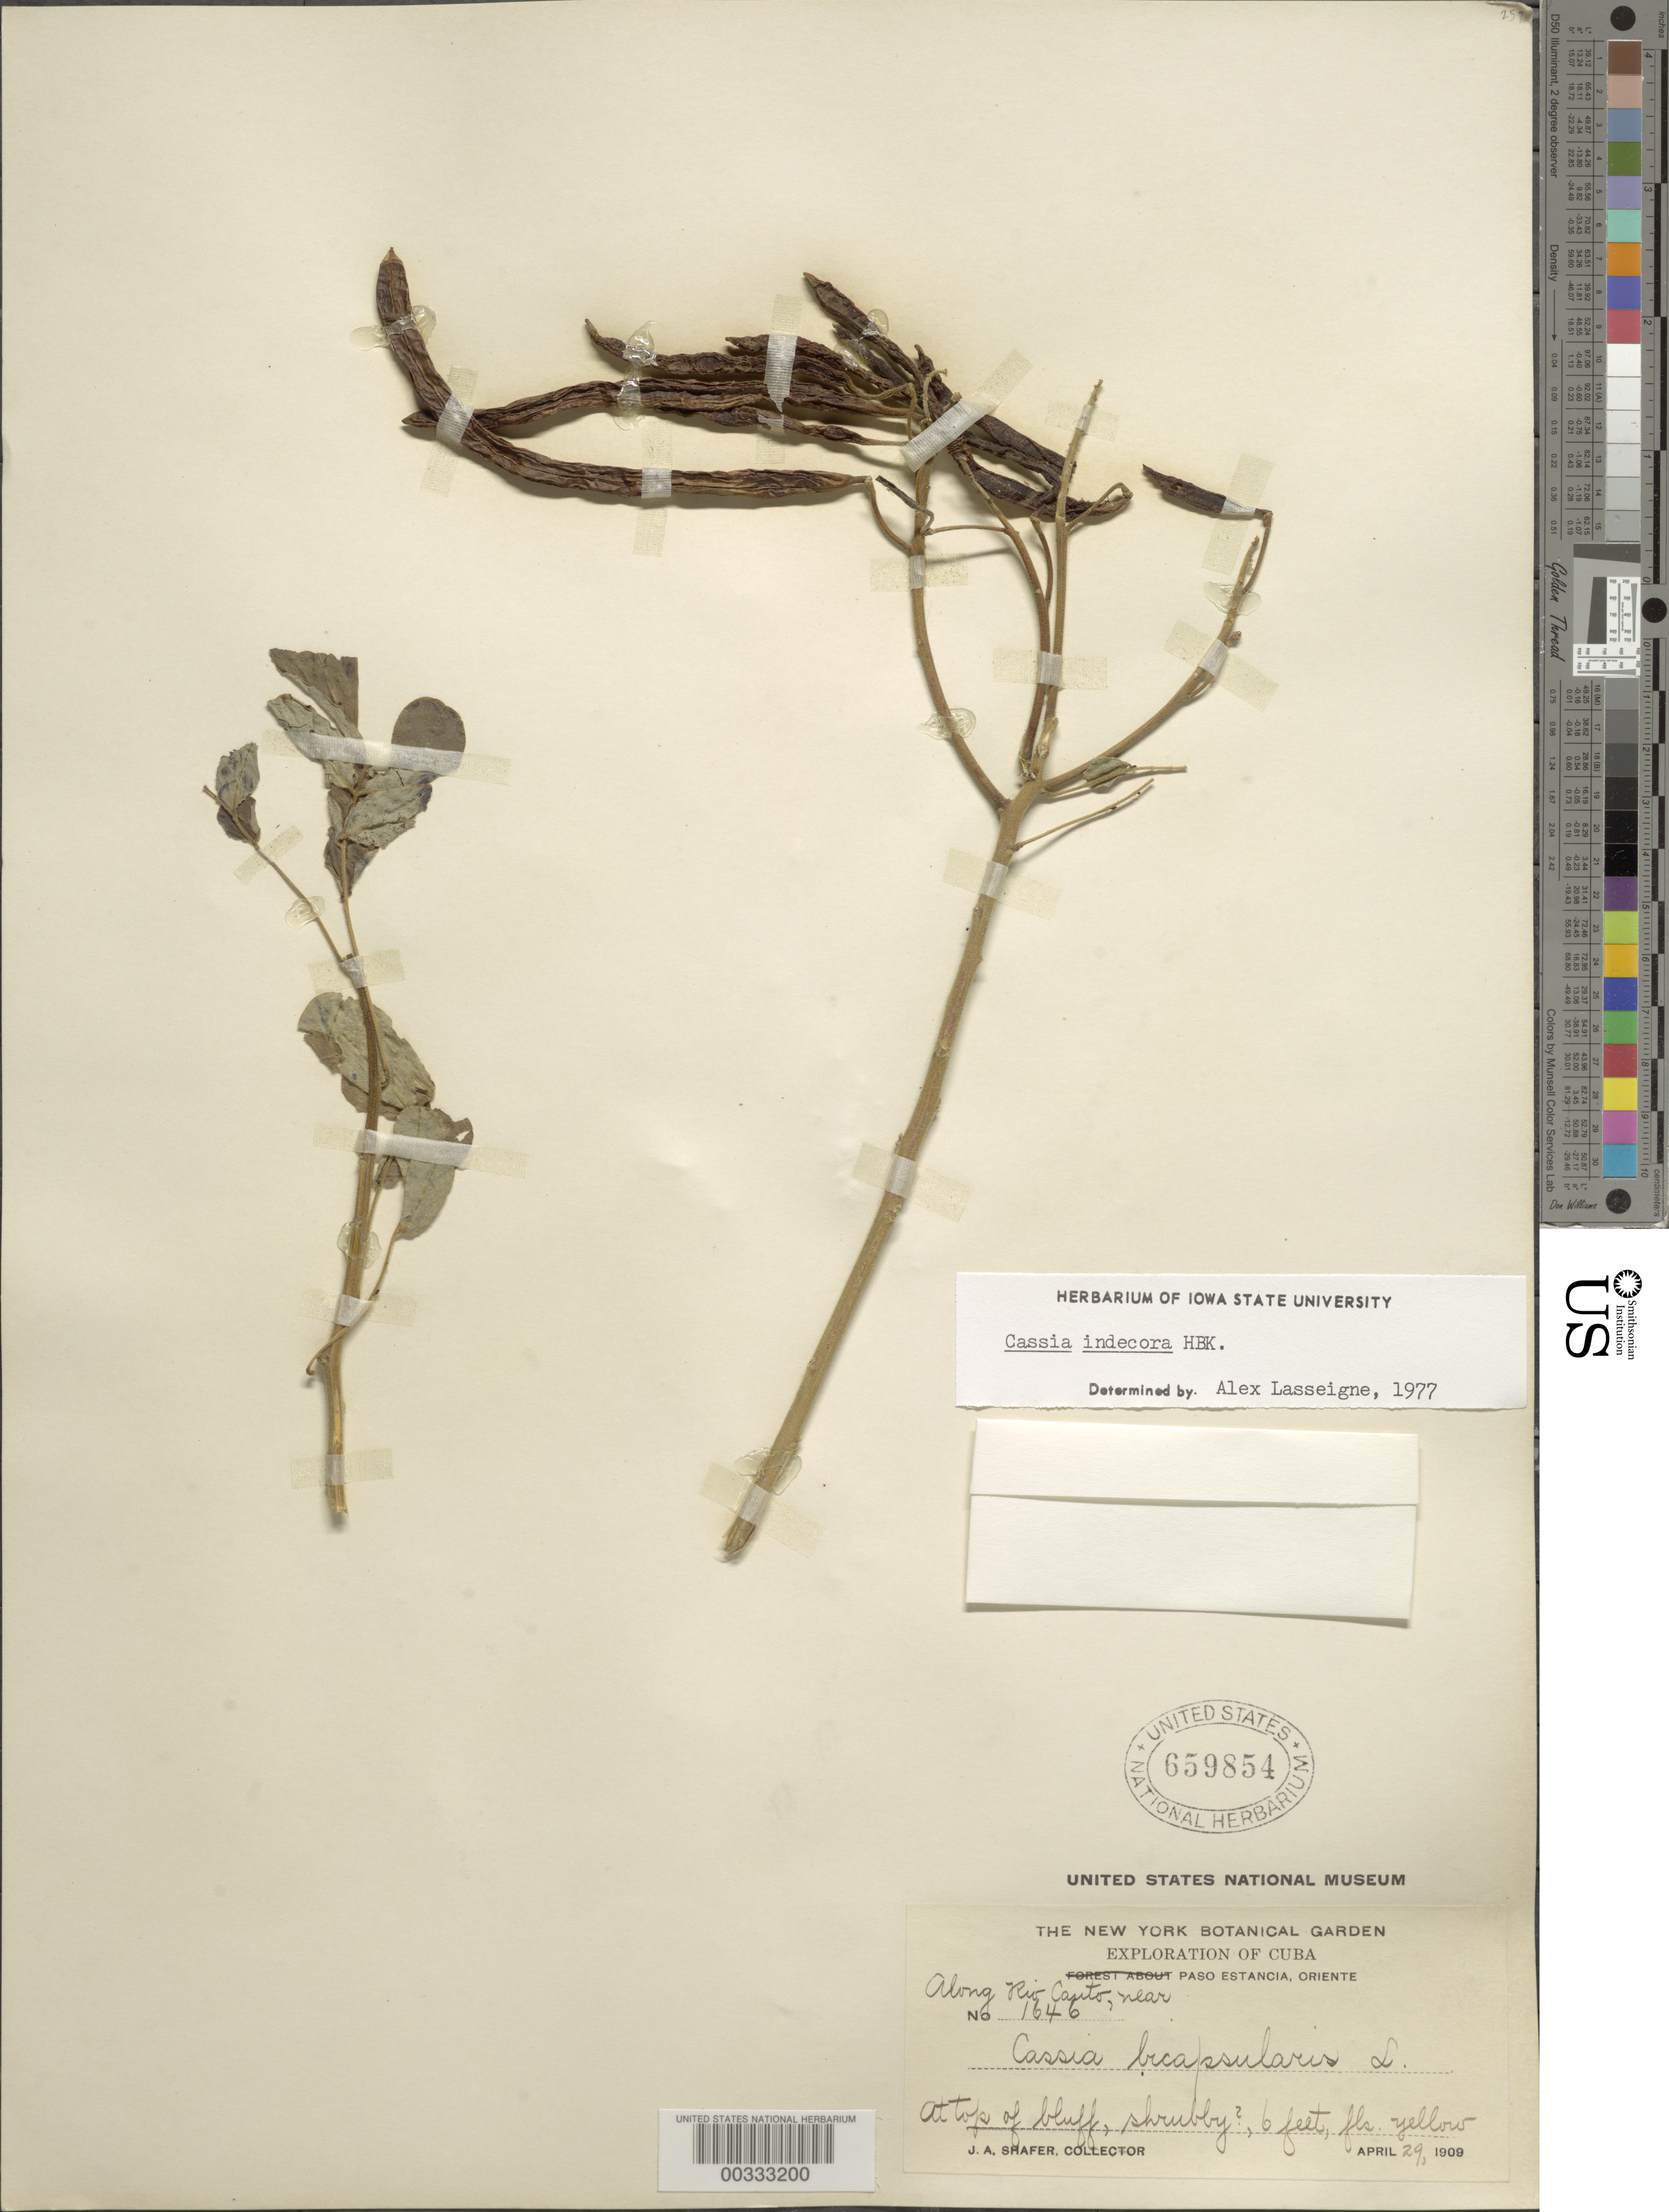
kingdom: Plantae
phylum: Tracheophyta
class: Magnoliopsida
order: Fabales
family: Fabaceae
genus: Senna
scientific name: Senna pendula var. advena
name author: (Vogel) H.S. Irwin & Barneby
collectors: J. A. Shafer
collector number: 1646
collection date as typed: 29 Apr 1909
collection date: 1909-04-29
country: Cuba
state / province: Oriente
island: Greater Antilles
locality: Along Rio Canto, near Paso Estancia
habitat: On top of bluff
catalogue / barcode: US 659854